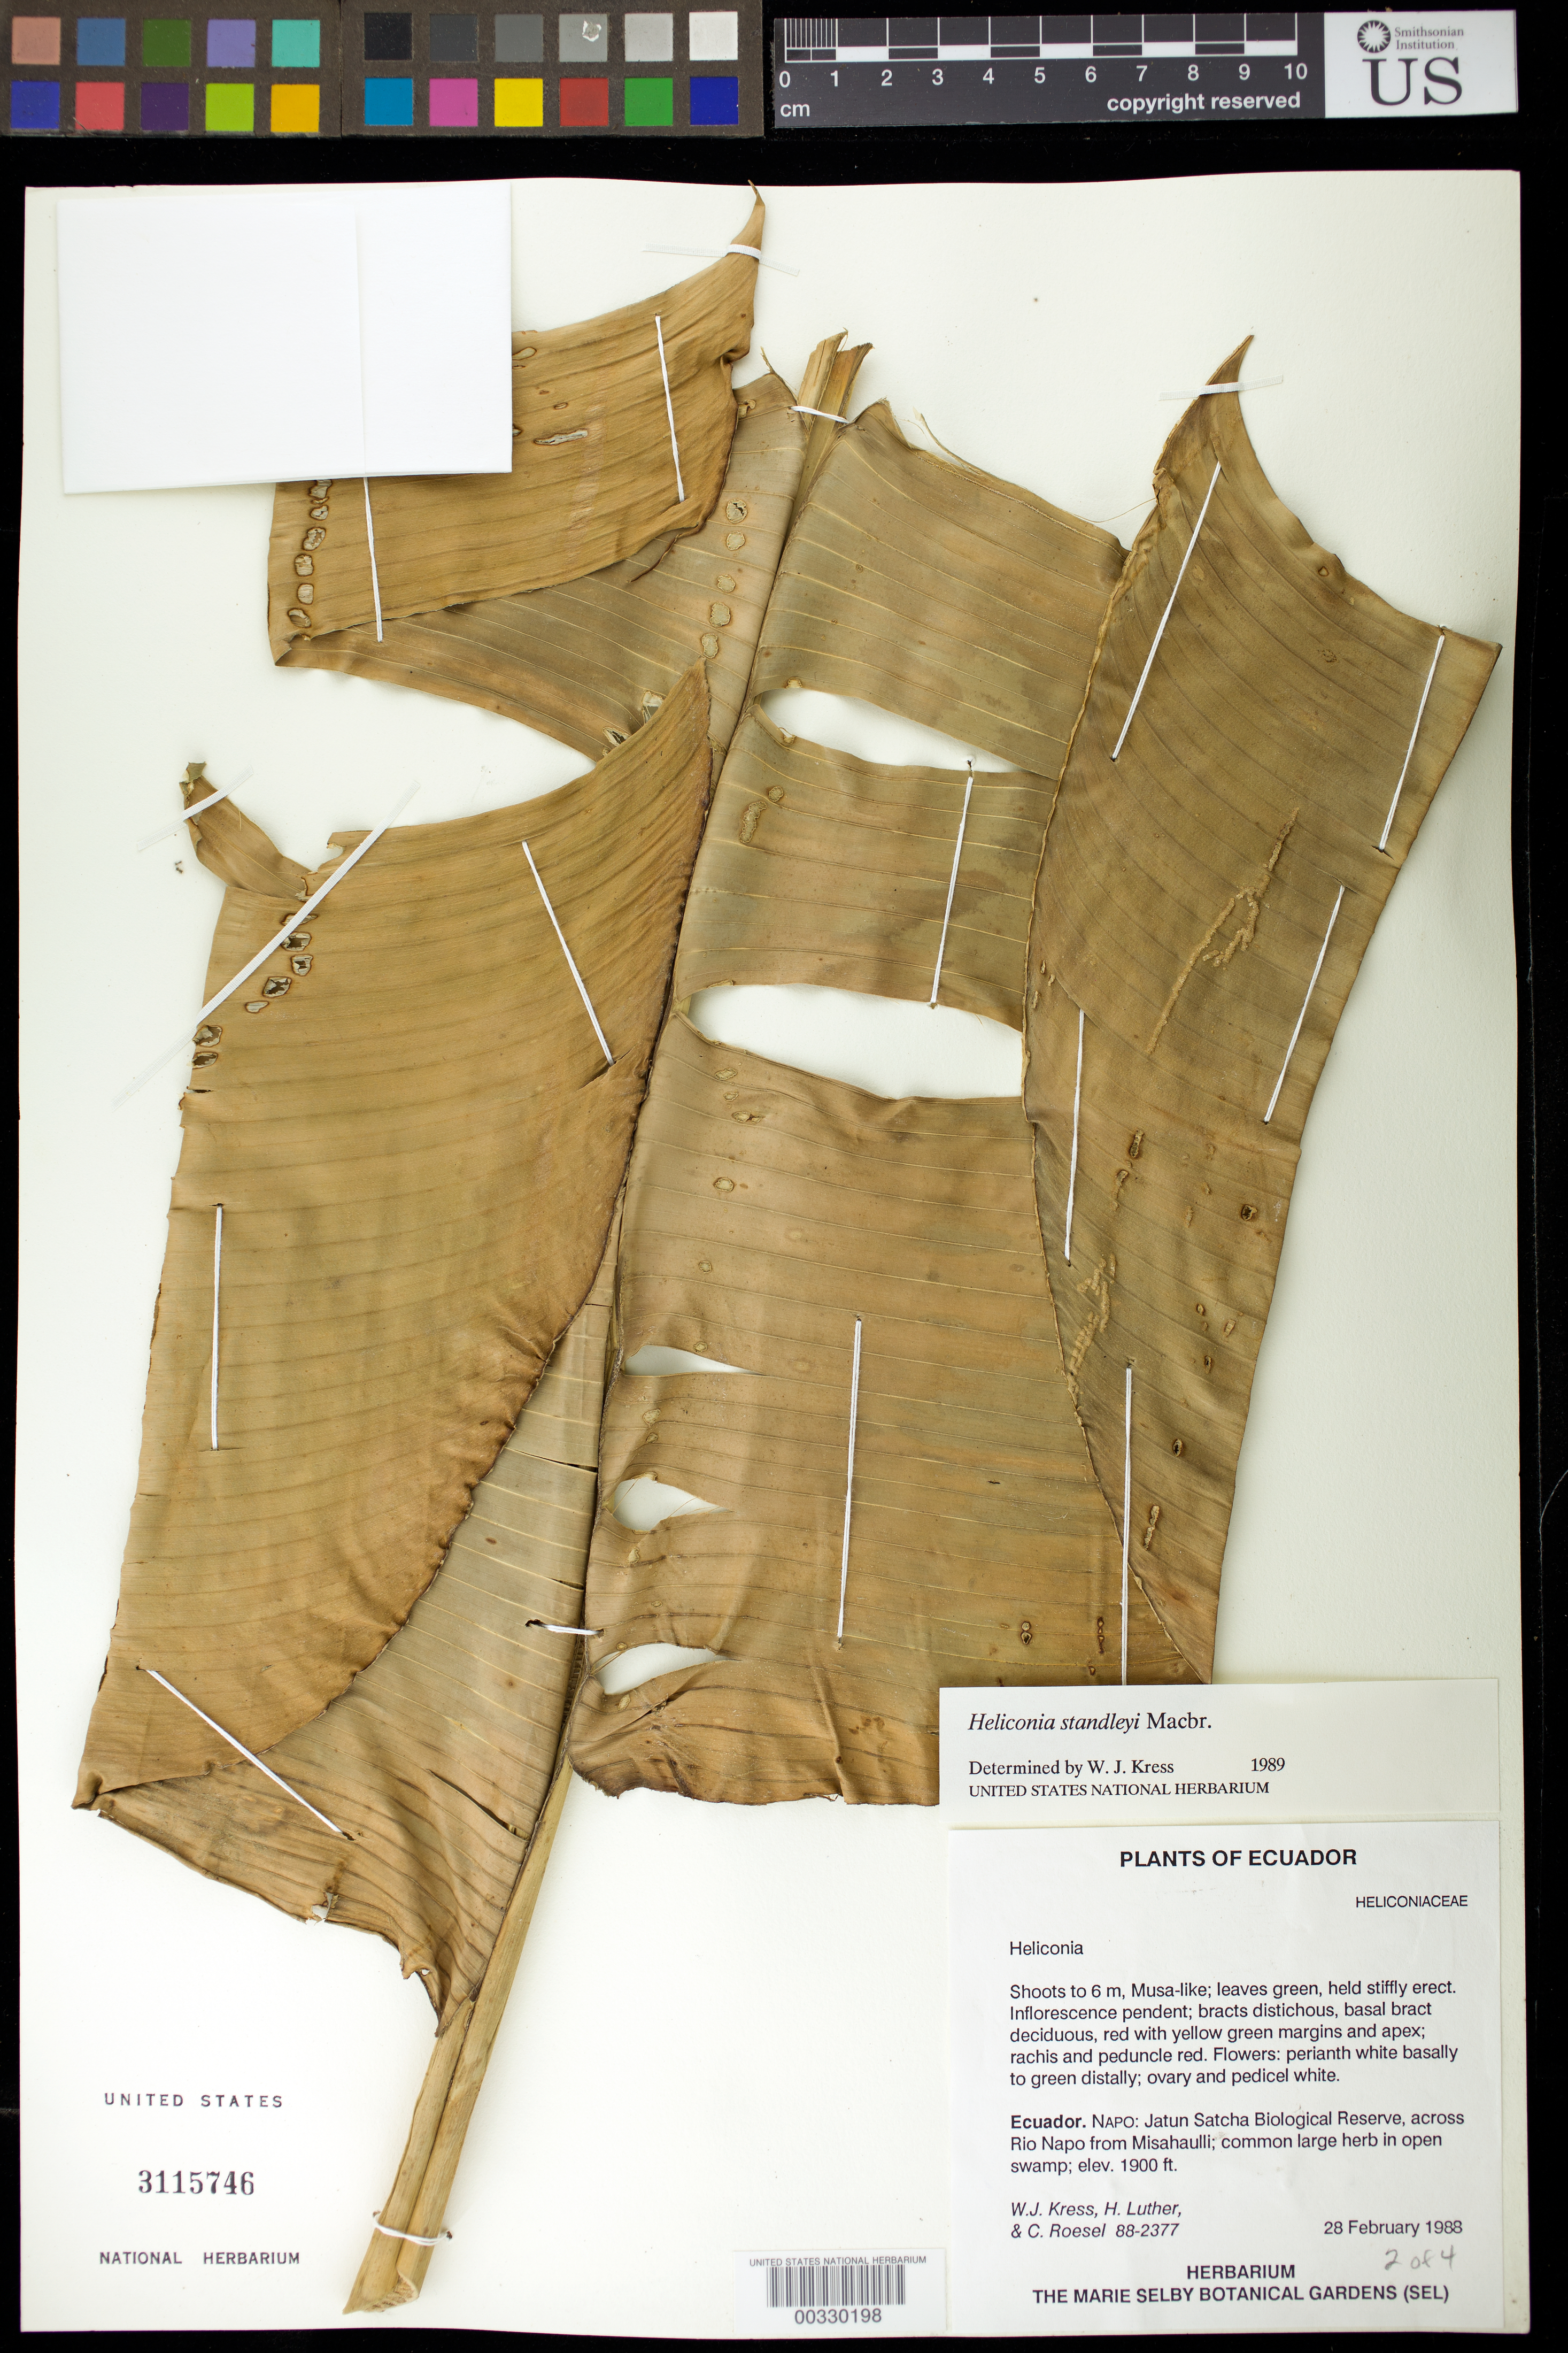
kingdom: Plantae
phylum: Tracheophyta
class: Liliopsida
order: Zingiberales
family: Heliconiaceae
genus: Heliconia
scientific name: Heliconia standleyi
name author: J.F. Macbr.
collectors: W. J. Kress, Harry E. Luther & C. S. Roesel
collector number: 88-2377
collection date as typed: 28 Feb 1988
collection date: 1988-02-28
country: Ecuador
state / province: Napo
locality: Jatun satcha Biological Reserve, across Rio Napo from misahaulli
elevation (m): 579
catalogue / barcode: US 3115746